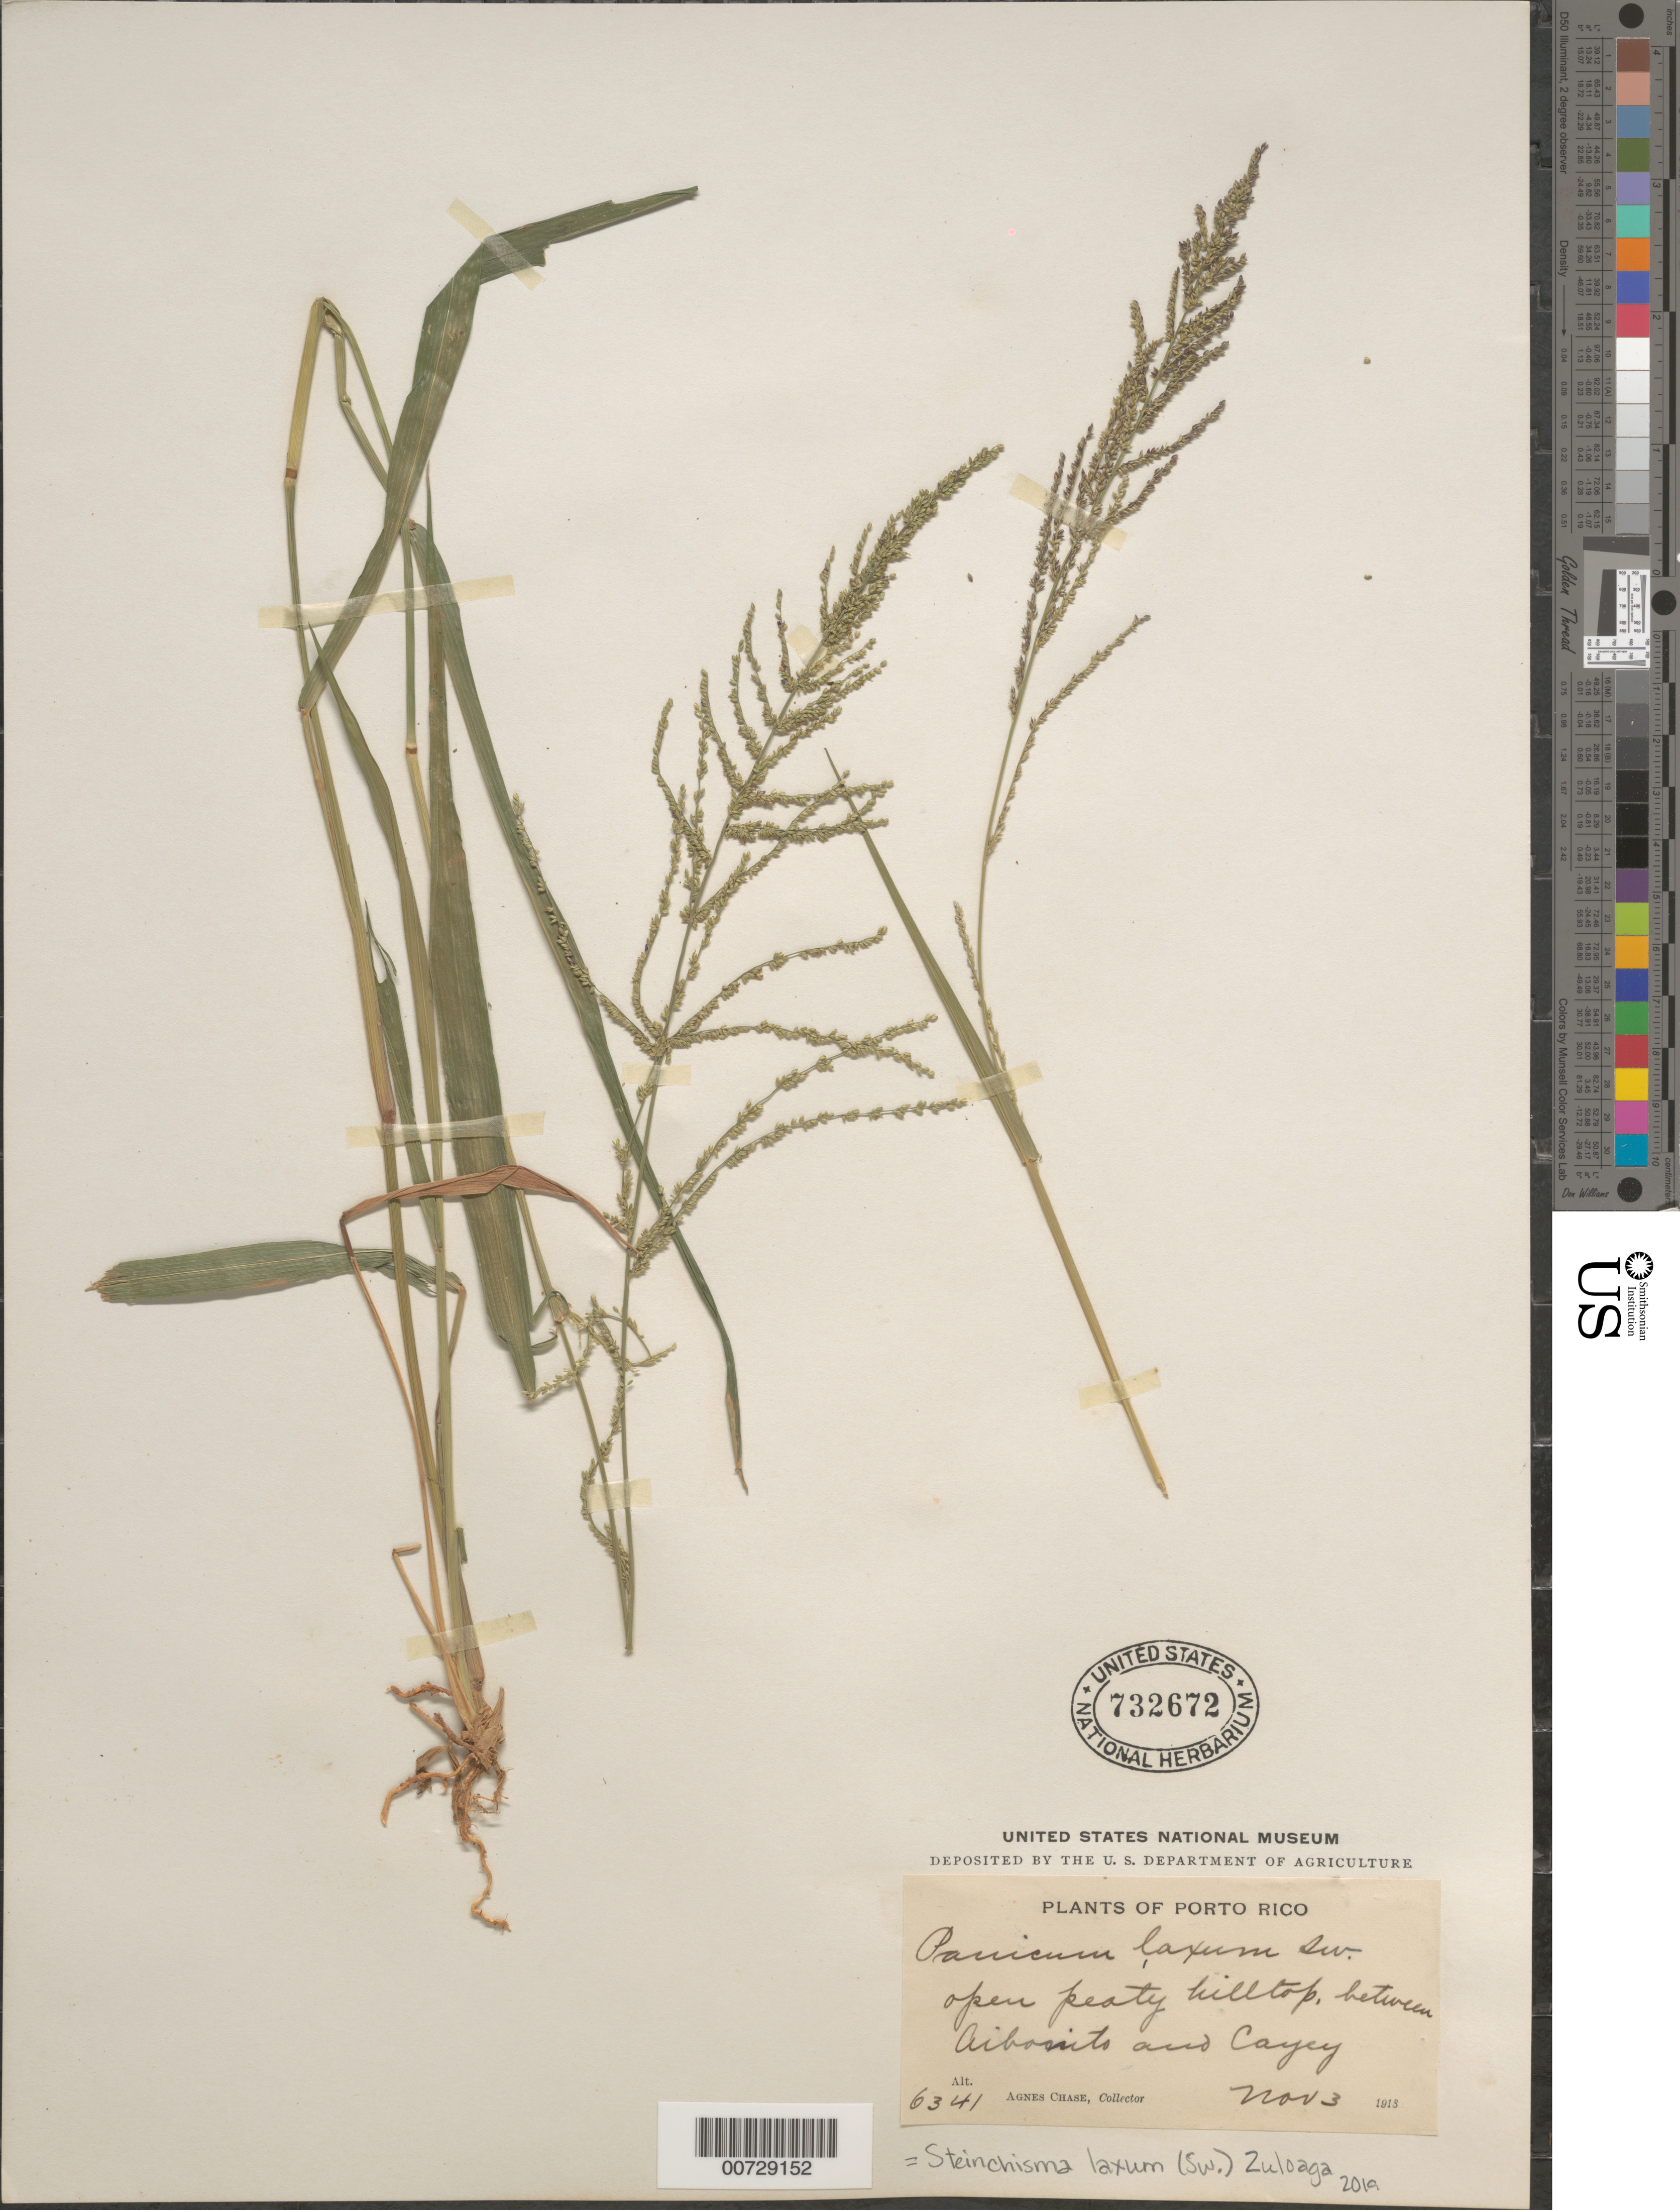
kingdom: Plantae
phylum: Tracheophyta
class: Liliopsida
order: Poales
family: Poaceae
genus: Steinchisma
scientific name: Steinchisma laxum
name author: (Sw.) Zuloaga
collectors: A. Chase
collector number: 6341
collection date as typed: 03 Nov 1913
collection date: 1913-11-03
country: Puerto Rico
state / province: Abonito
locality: Aibonito and Cayey, btw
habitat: Open peaty hilltop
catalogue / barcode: US 732672